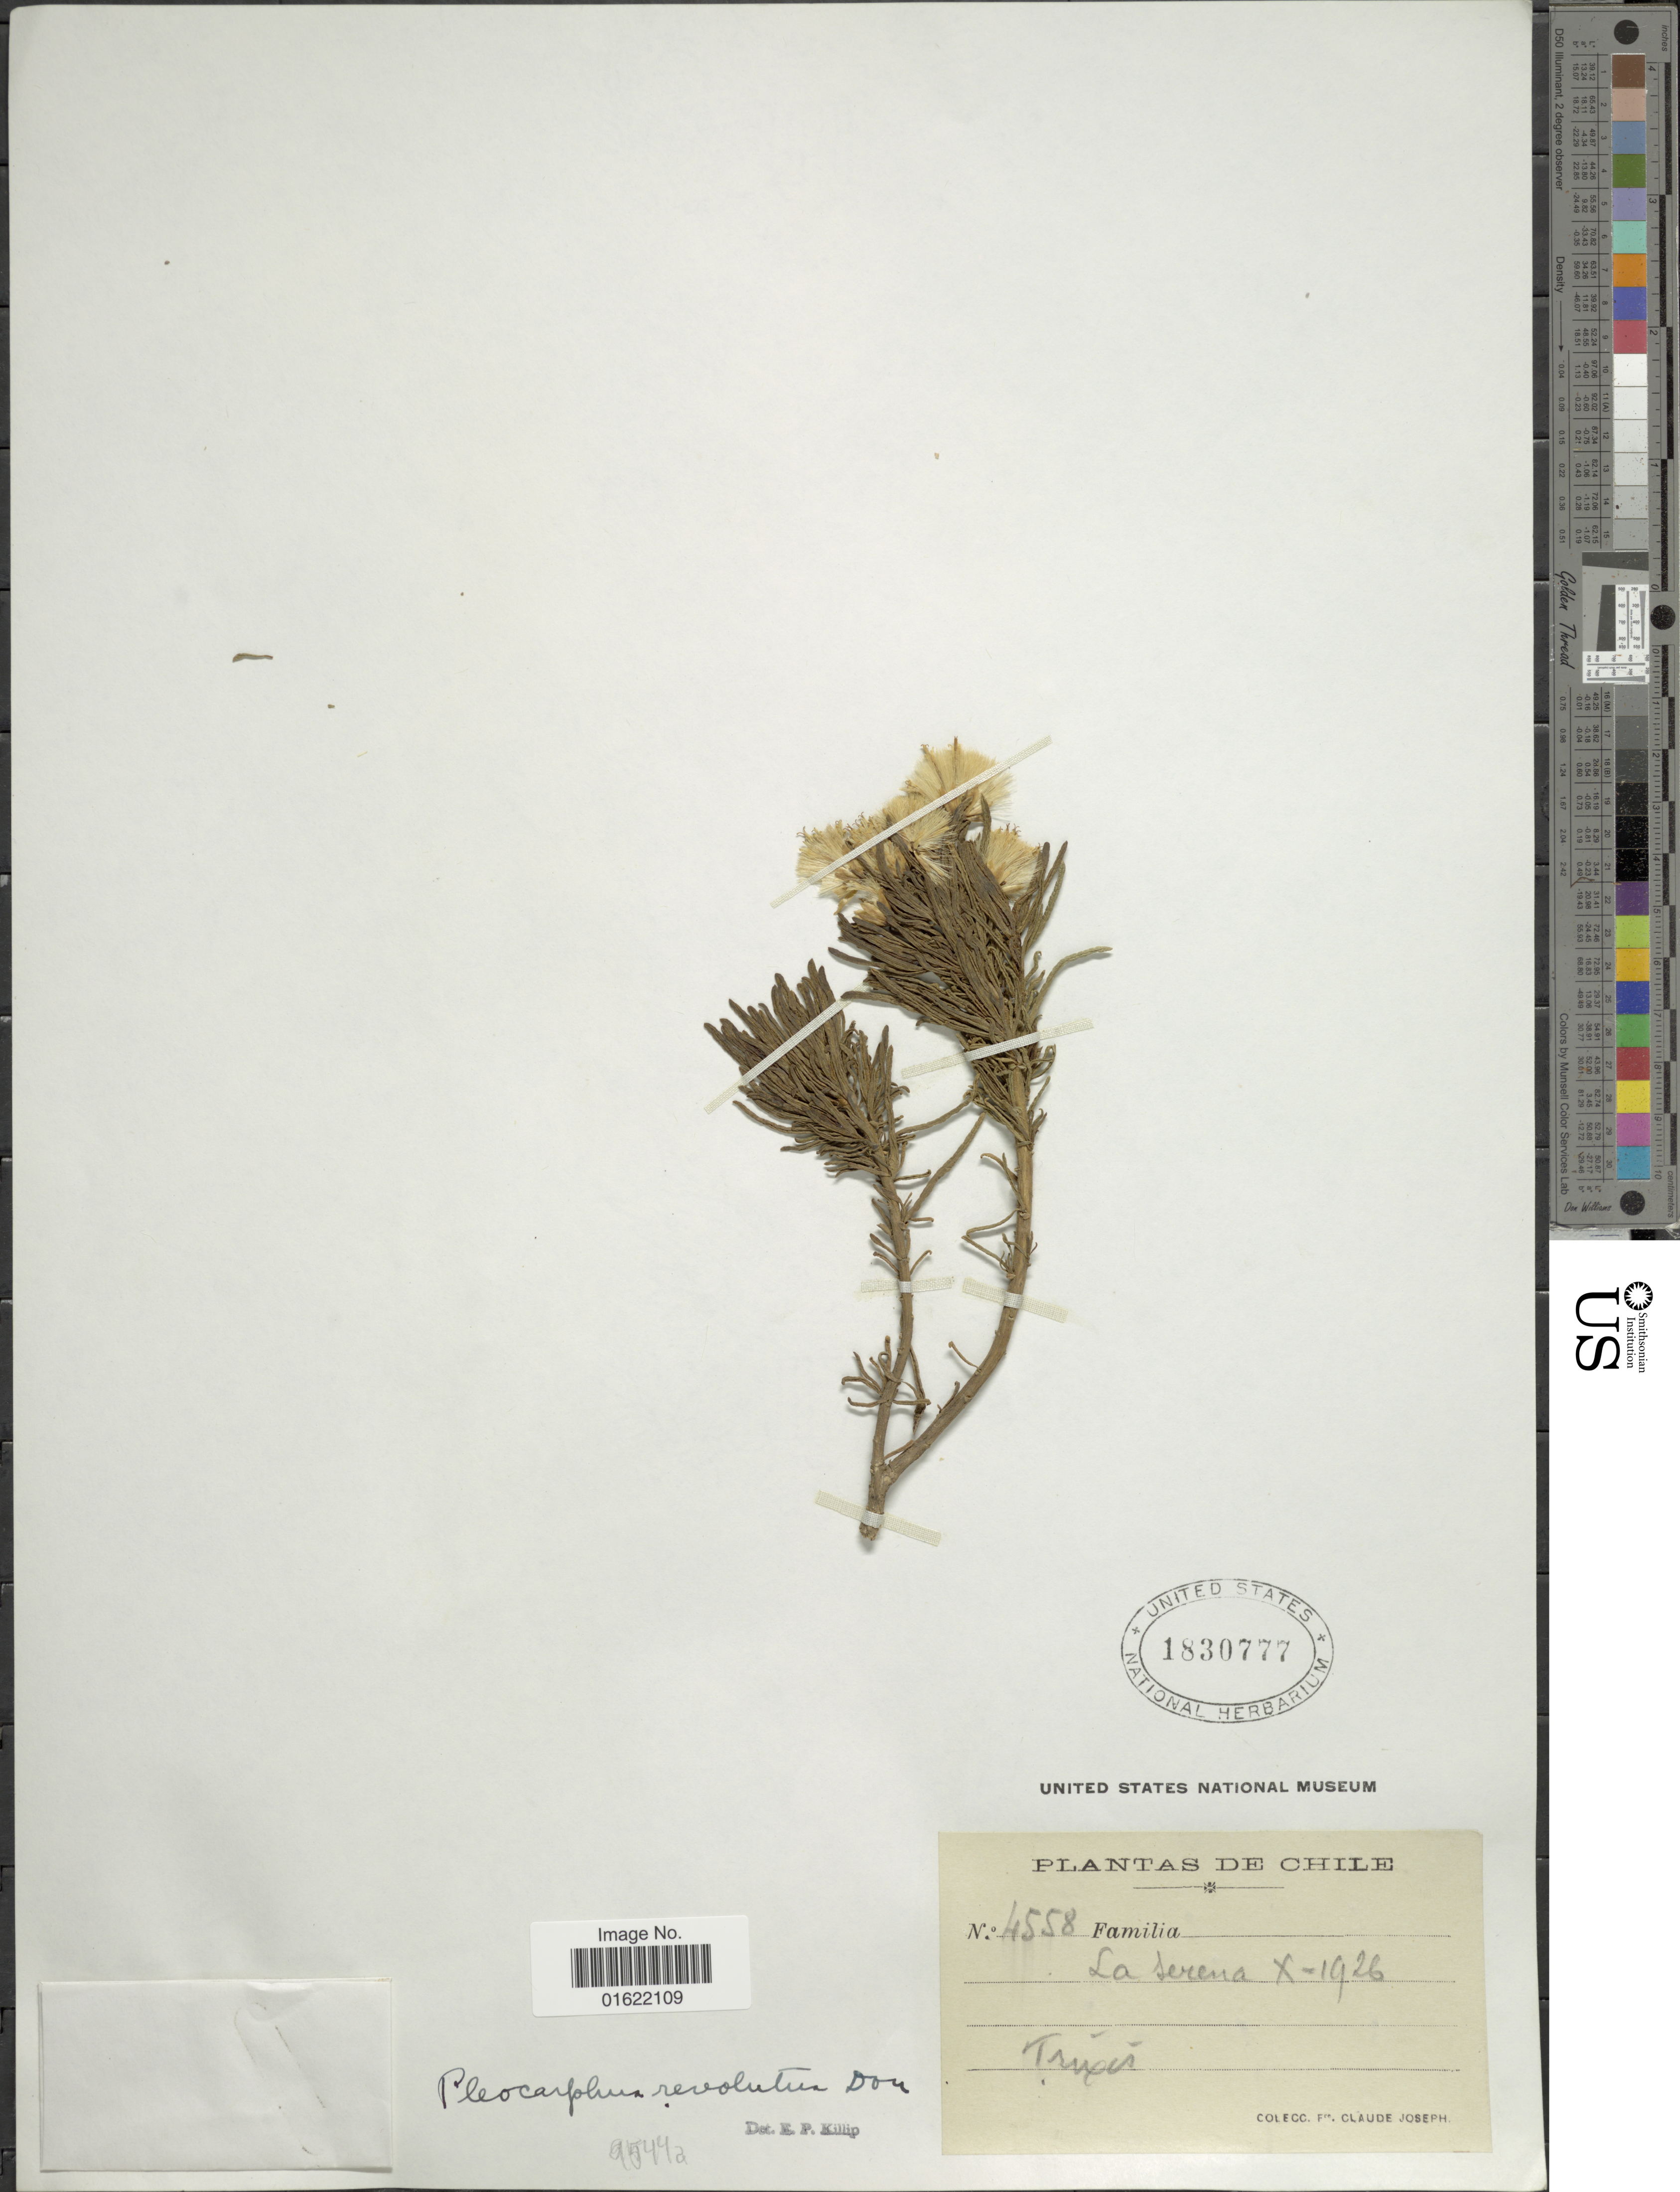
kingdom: Plantae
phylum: Tracheophyta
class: Magnoliopsida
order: Asterales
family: Asteraceae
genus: Pleocarphus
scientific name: Pleocarphus revolutus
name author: D. Don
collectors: Bro. Claude-Joseph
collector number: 4558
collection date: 1926-10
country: Chile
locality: La Serena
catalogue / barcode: US 1830777